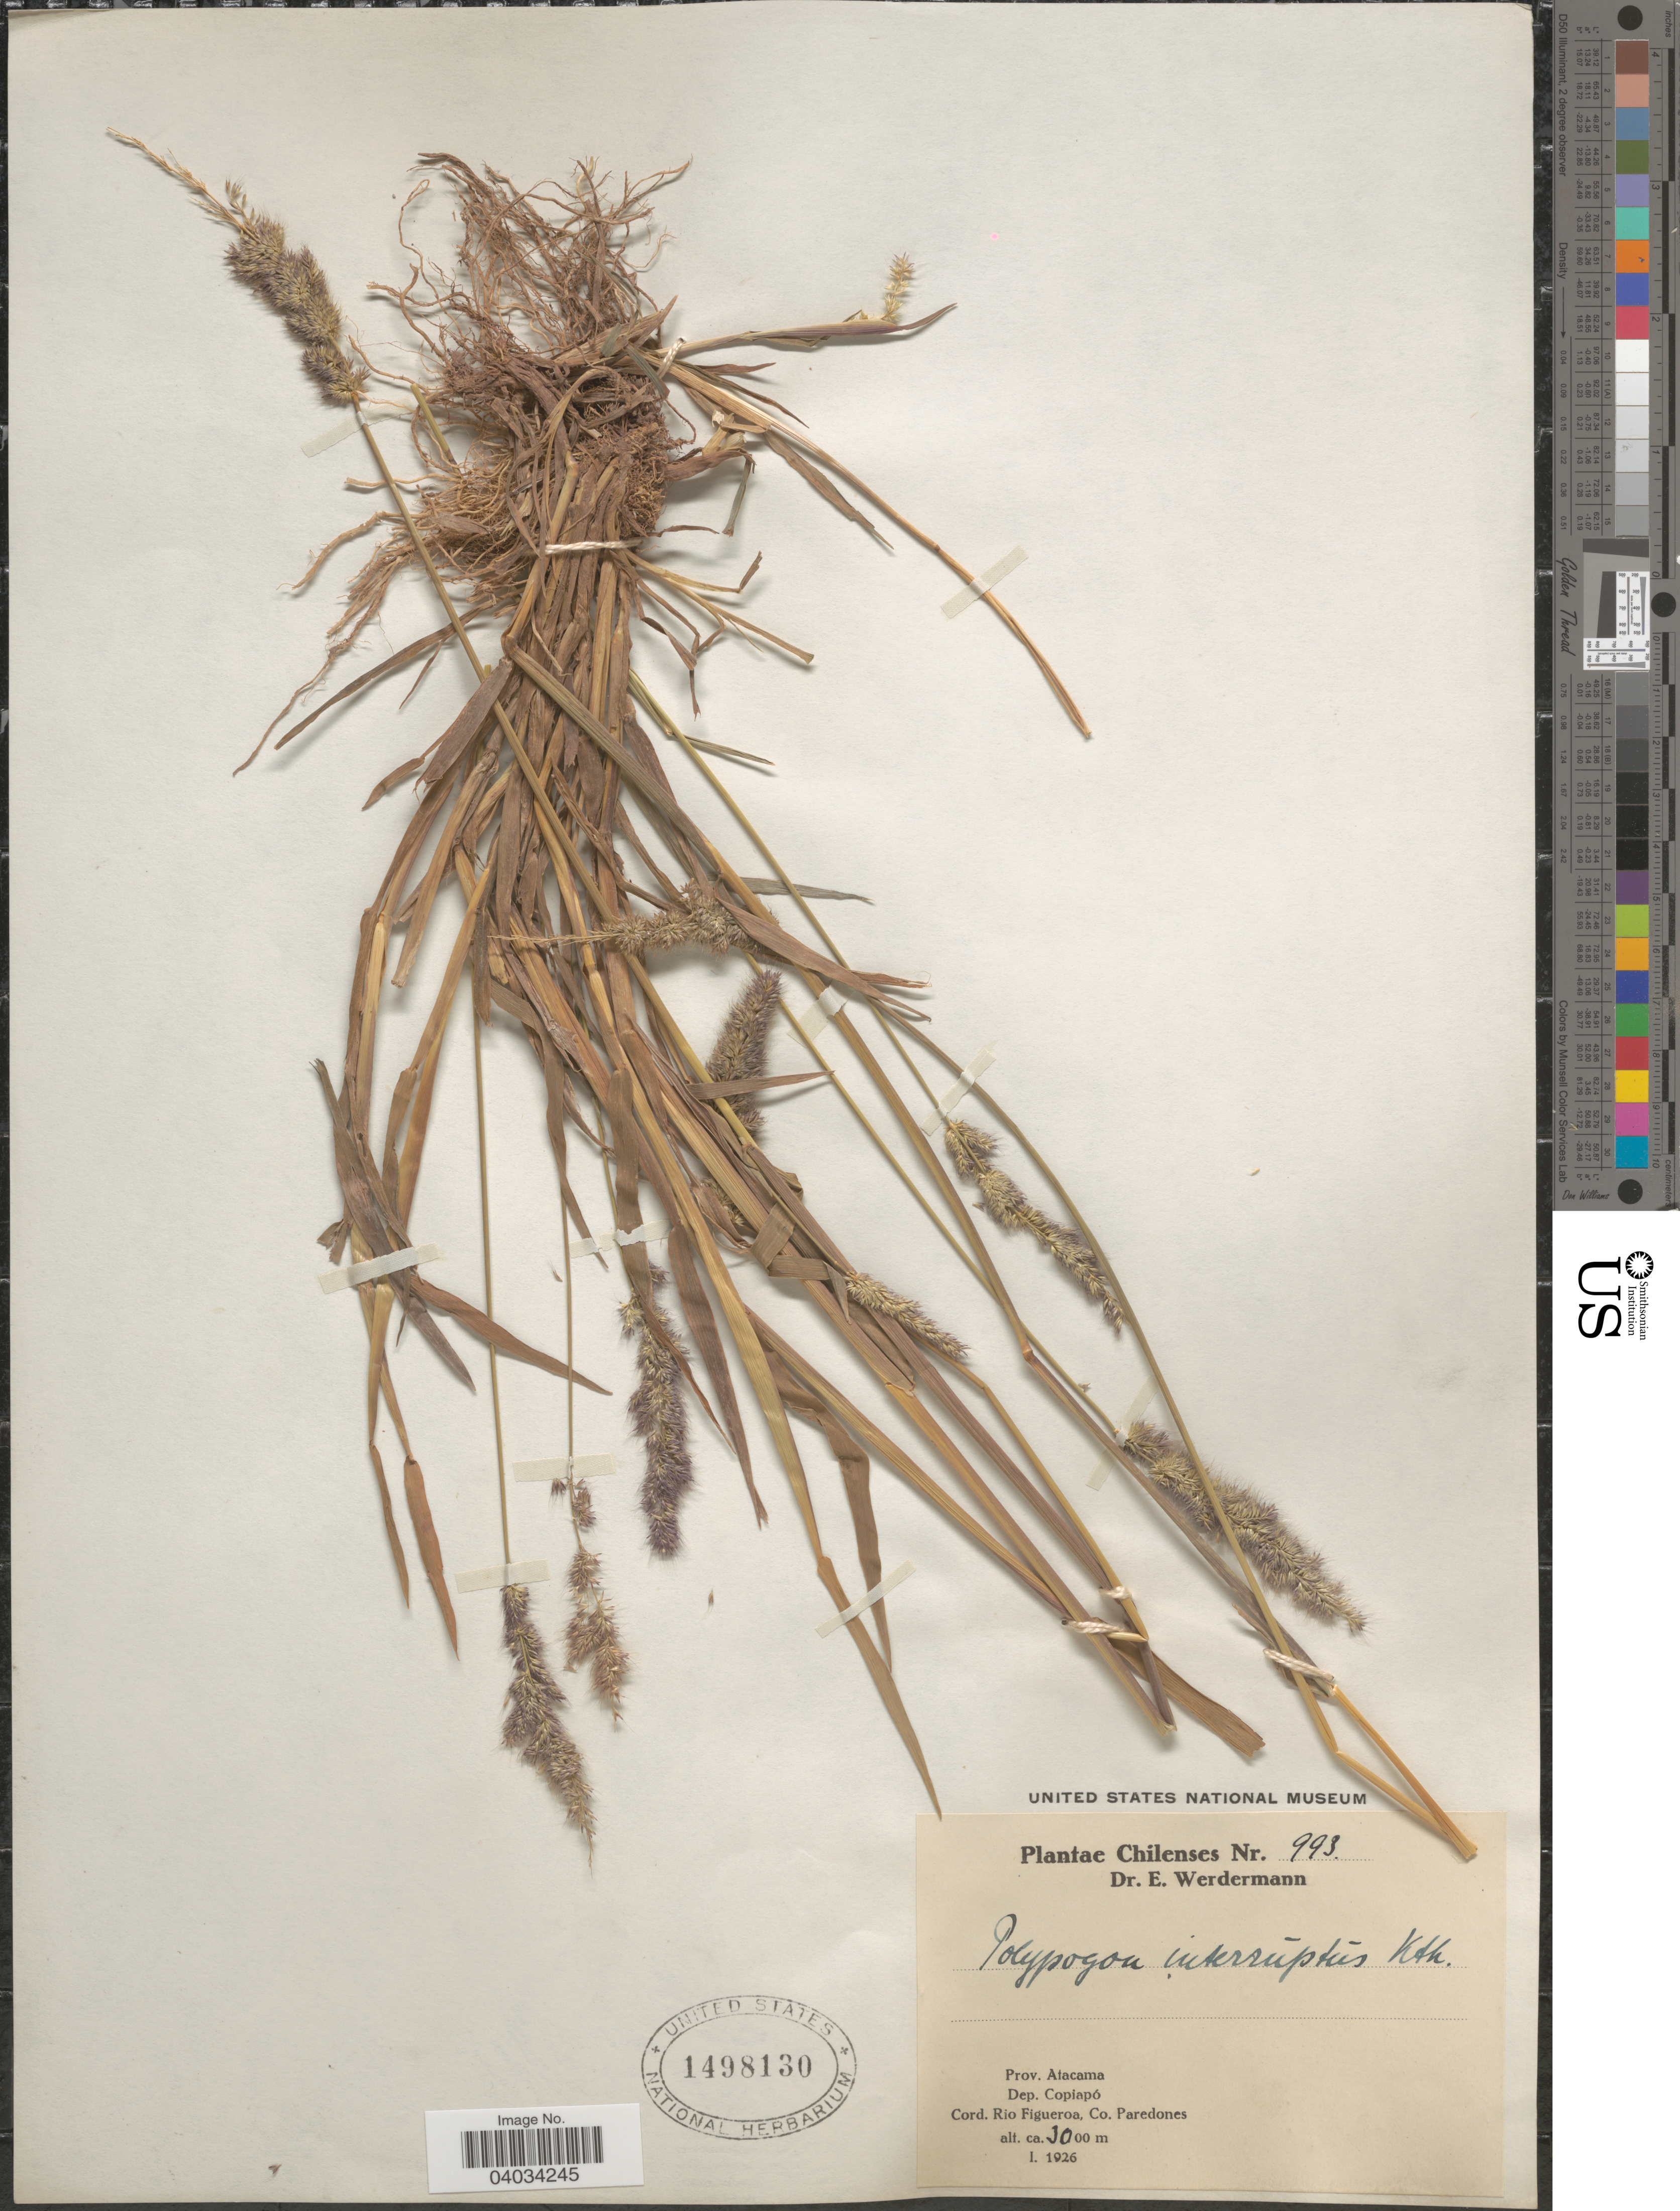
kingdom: Plantae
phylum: Tracheophyta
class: Liliopsida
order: Poales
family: Poaceae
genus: Polypogon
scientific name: Polypogon interruptus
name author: Kunth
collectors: E. Werdermann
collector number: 993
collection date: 1926-01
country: Chile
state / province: Atacama (III)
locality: Prov. Atacama. Dep. Copiacó. Cord. Rio Figueroa, Co. Paredones.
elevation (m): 3000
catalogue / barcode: US 1498130